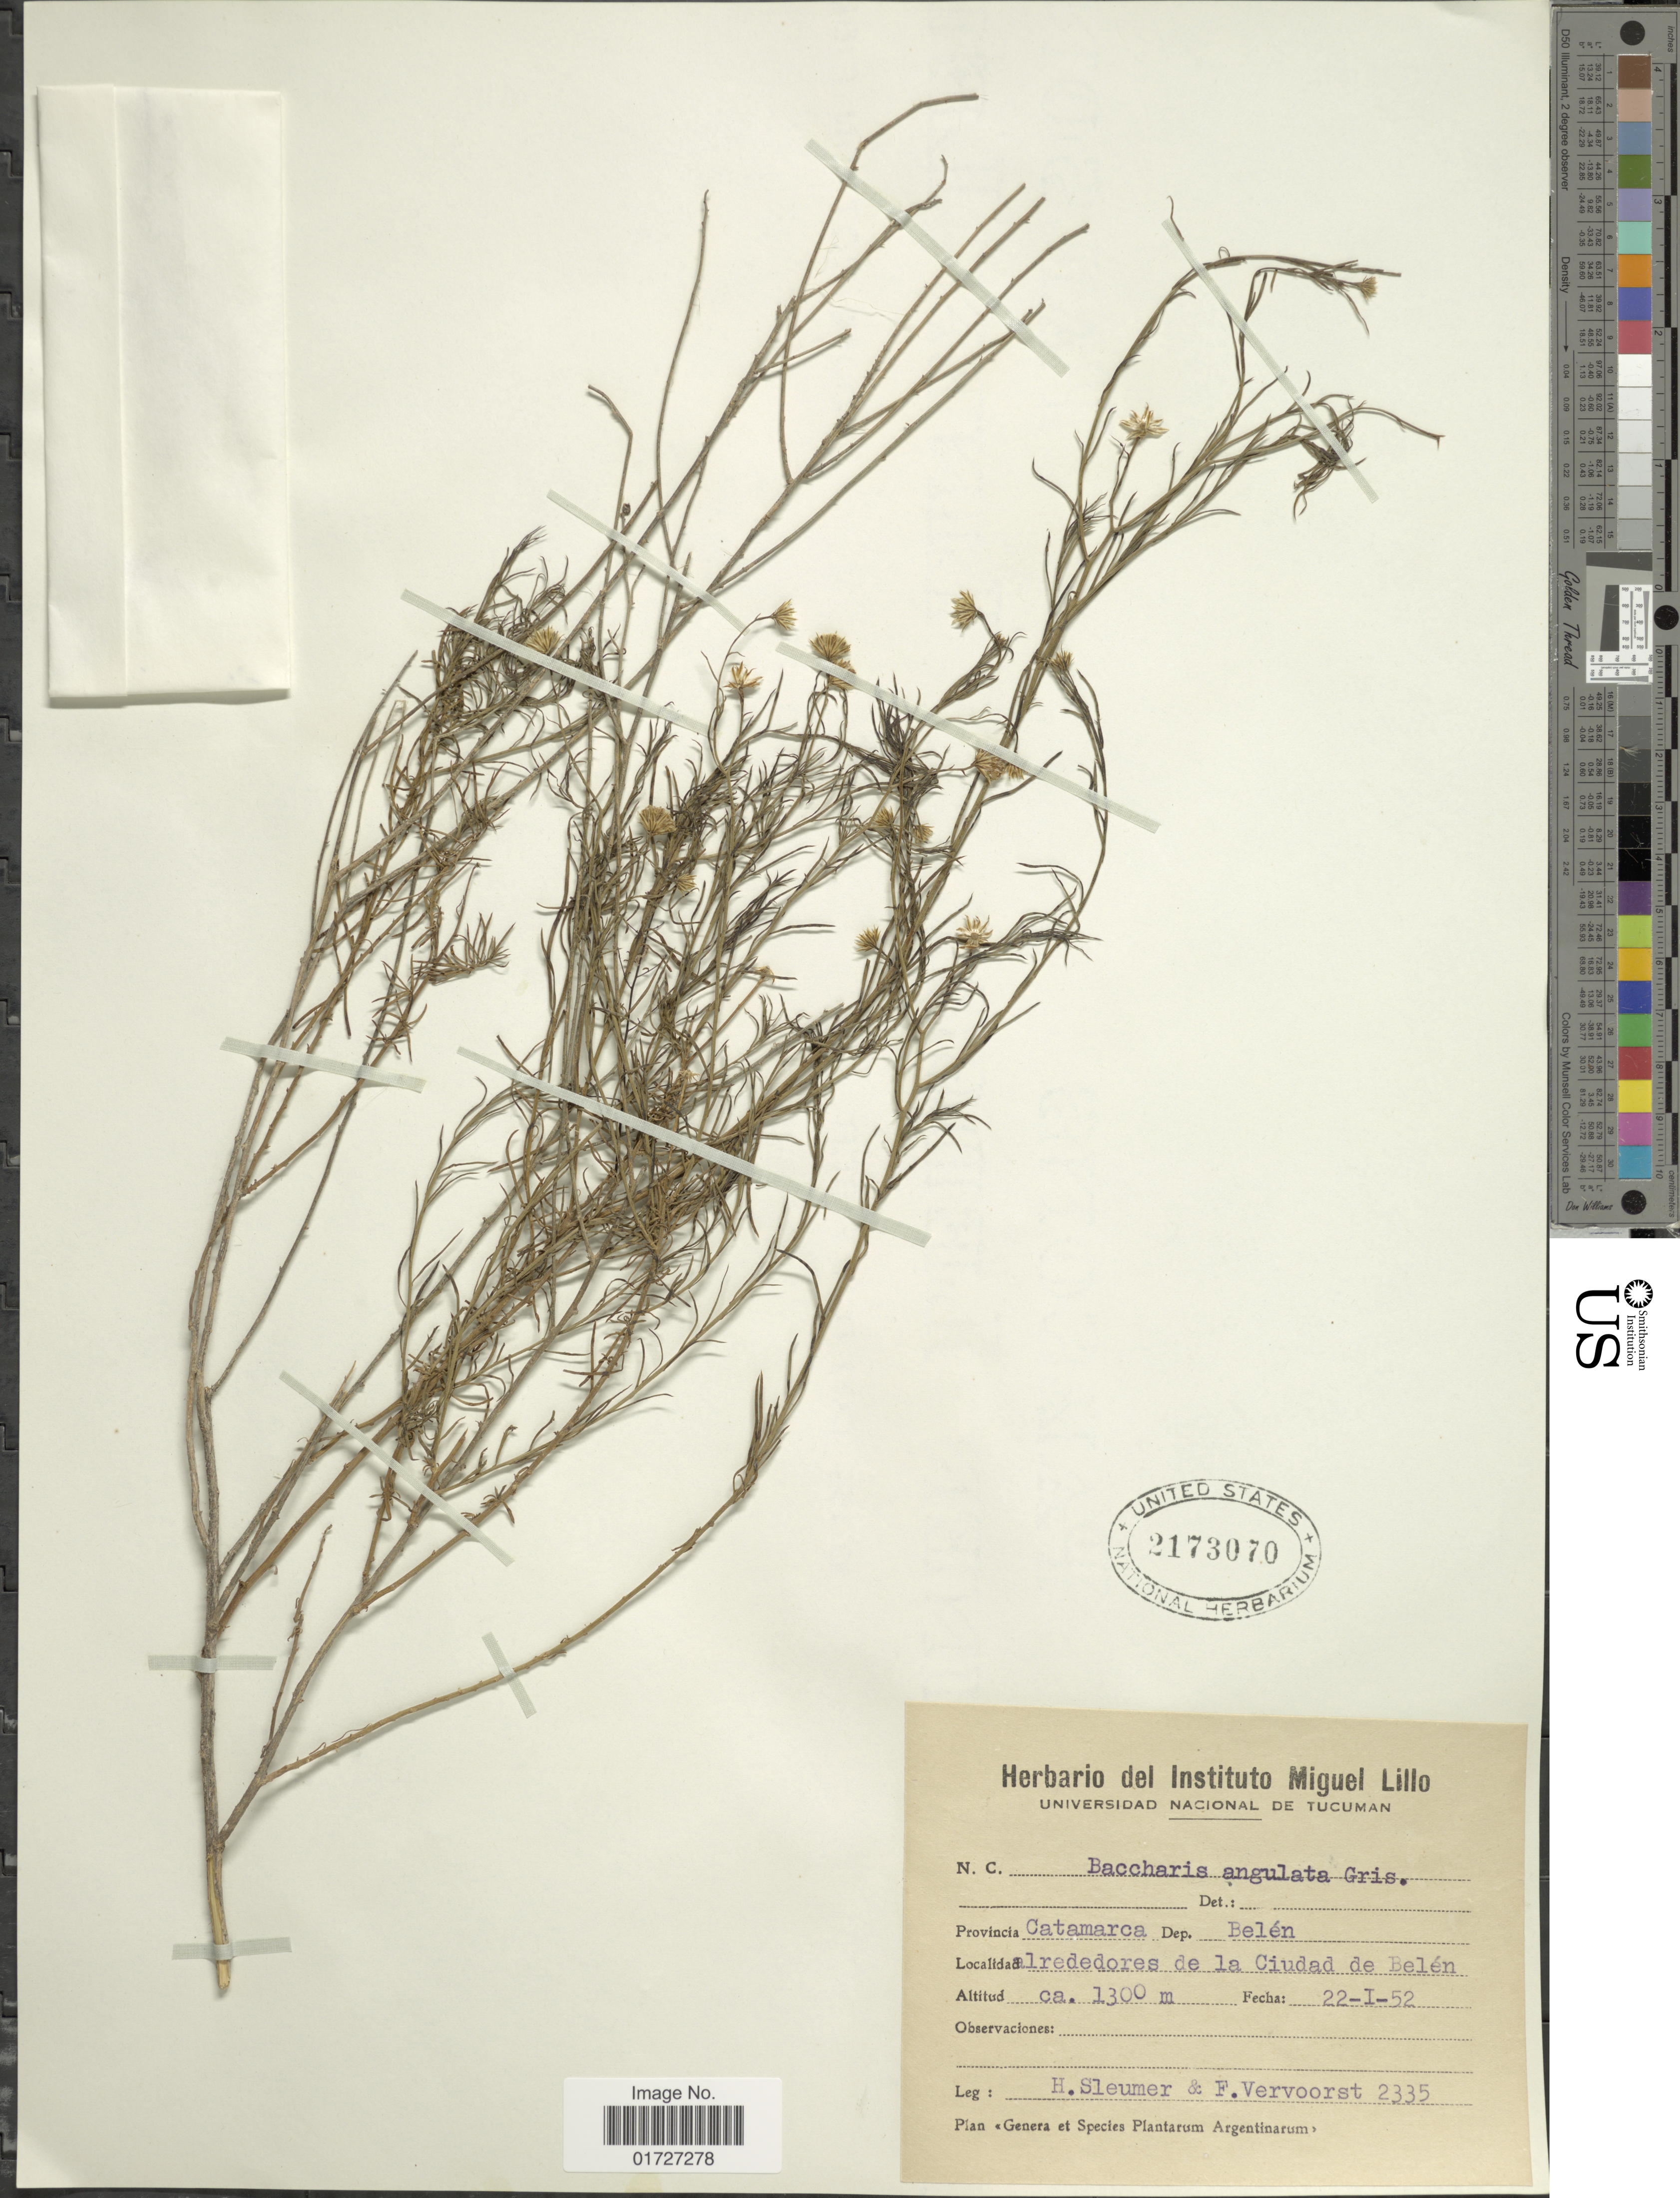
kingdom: Plantae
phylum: Tracheophyta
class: Magnoliopsida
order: Asterales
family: Asteraceae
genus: Baccharis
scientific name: Baccharis darwinii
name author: Hook. & Arn.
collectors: H. O. Sleumer & F. Vervoorst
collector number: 2335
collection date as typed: Transcribed d/m/y: 22/1/52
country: Argentina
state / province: Catamarca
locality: Dep. Belen, alrededores de la Ciudad de Belen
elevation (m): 1300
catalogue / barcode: US 2173070